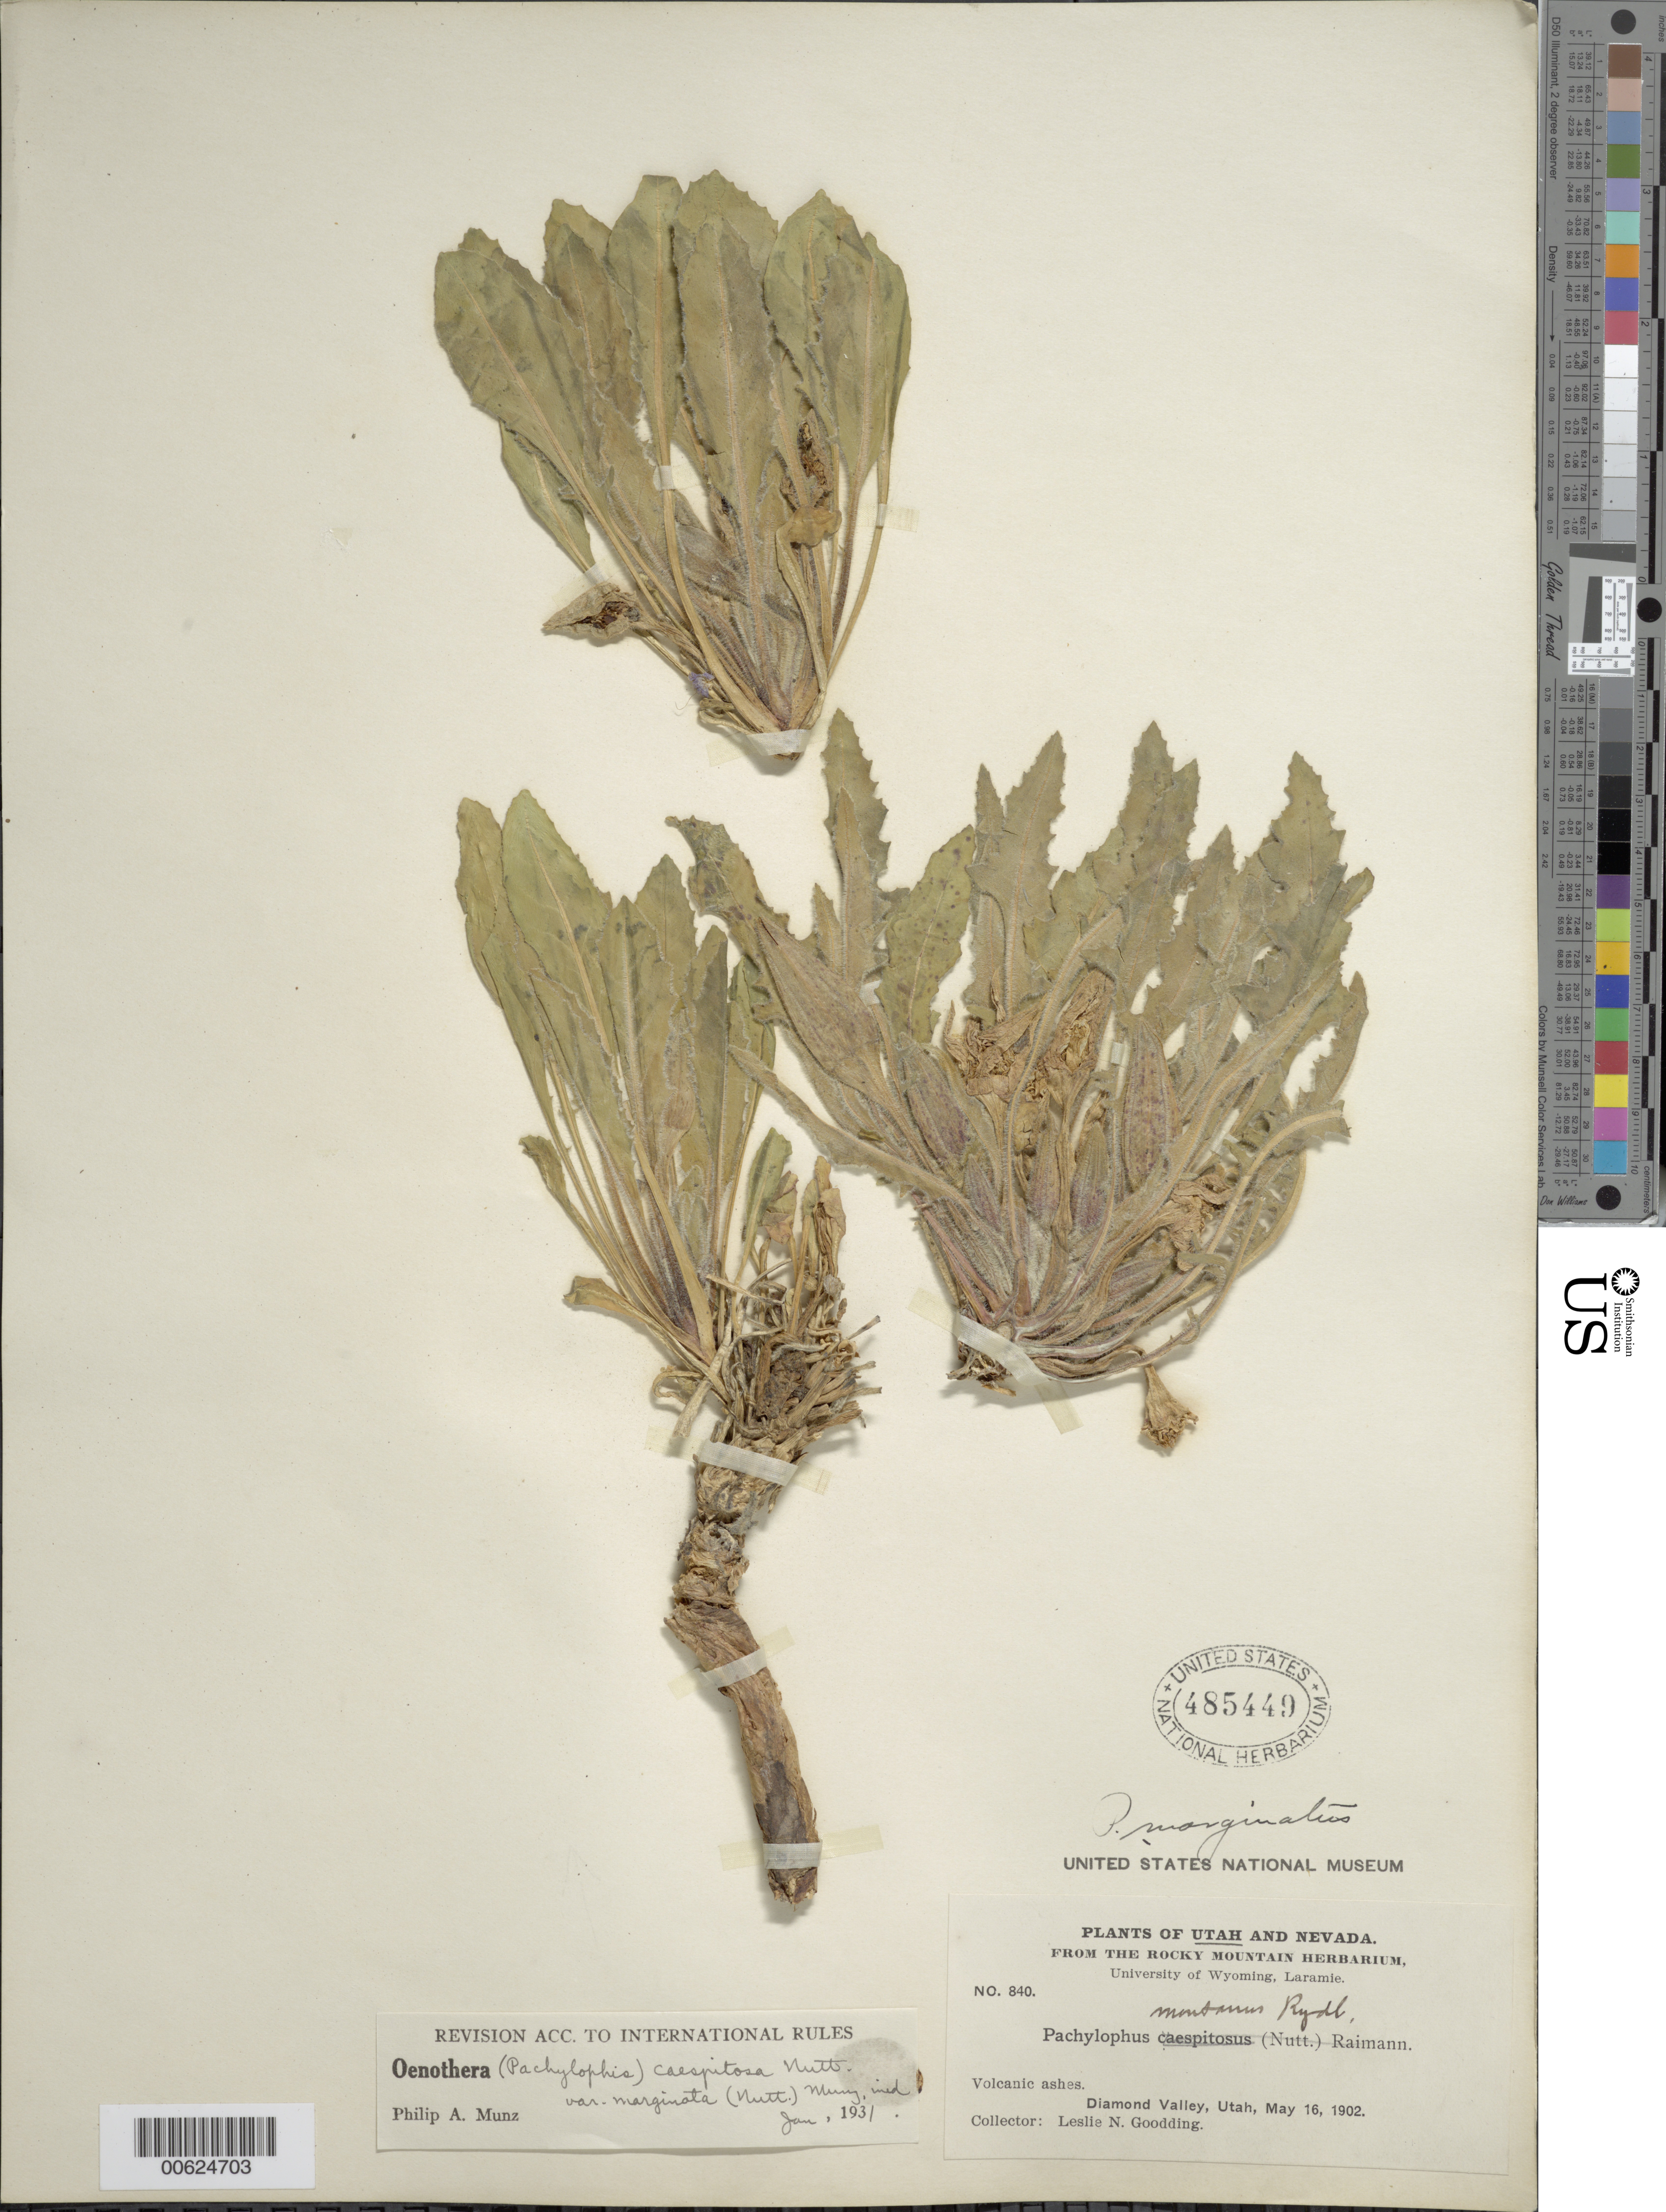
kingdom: Plantae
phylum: Tracheophyta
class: Magnoliopsida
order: Myrtales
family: Onagraceae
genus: Oenothera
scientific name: Oenothera cespitosa subsp. marginata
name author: (Nutt. ex Hook. & Arn.) Munz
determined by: Munz, Philip A.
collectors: L. N. Goodding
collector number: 840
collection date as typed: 16 May 1902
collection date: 1902-05-16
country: United States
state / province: Utah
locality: Diamond Valley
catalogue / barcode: US 485449